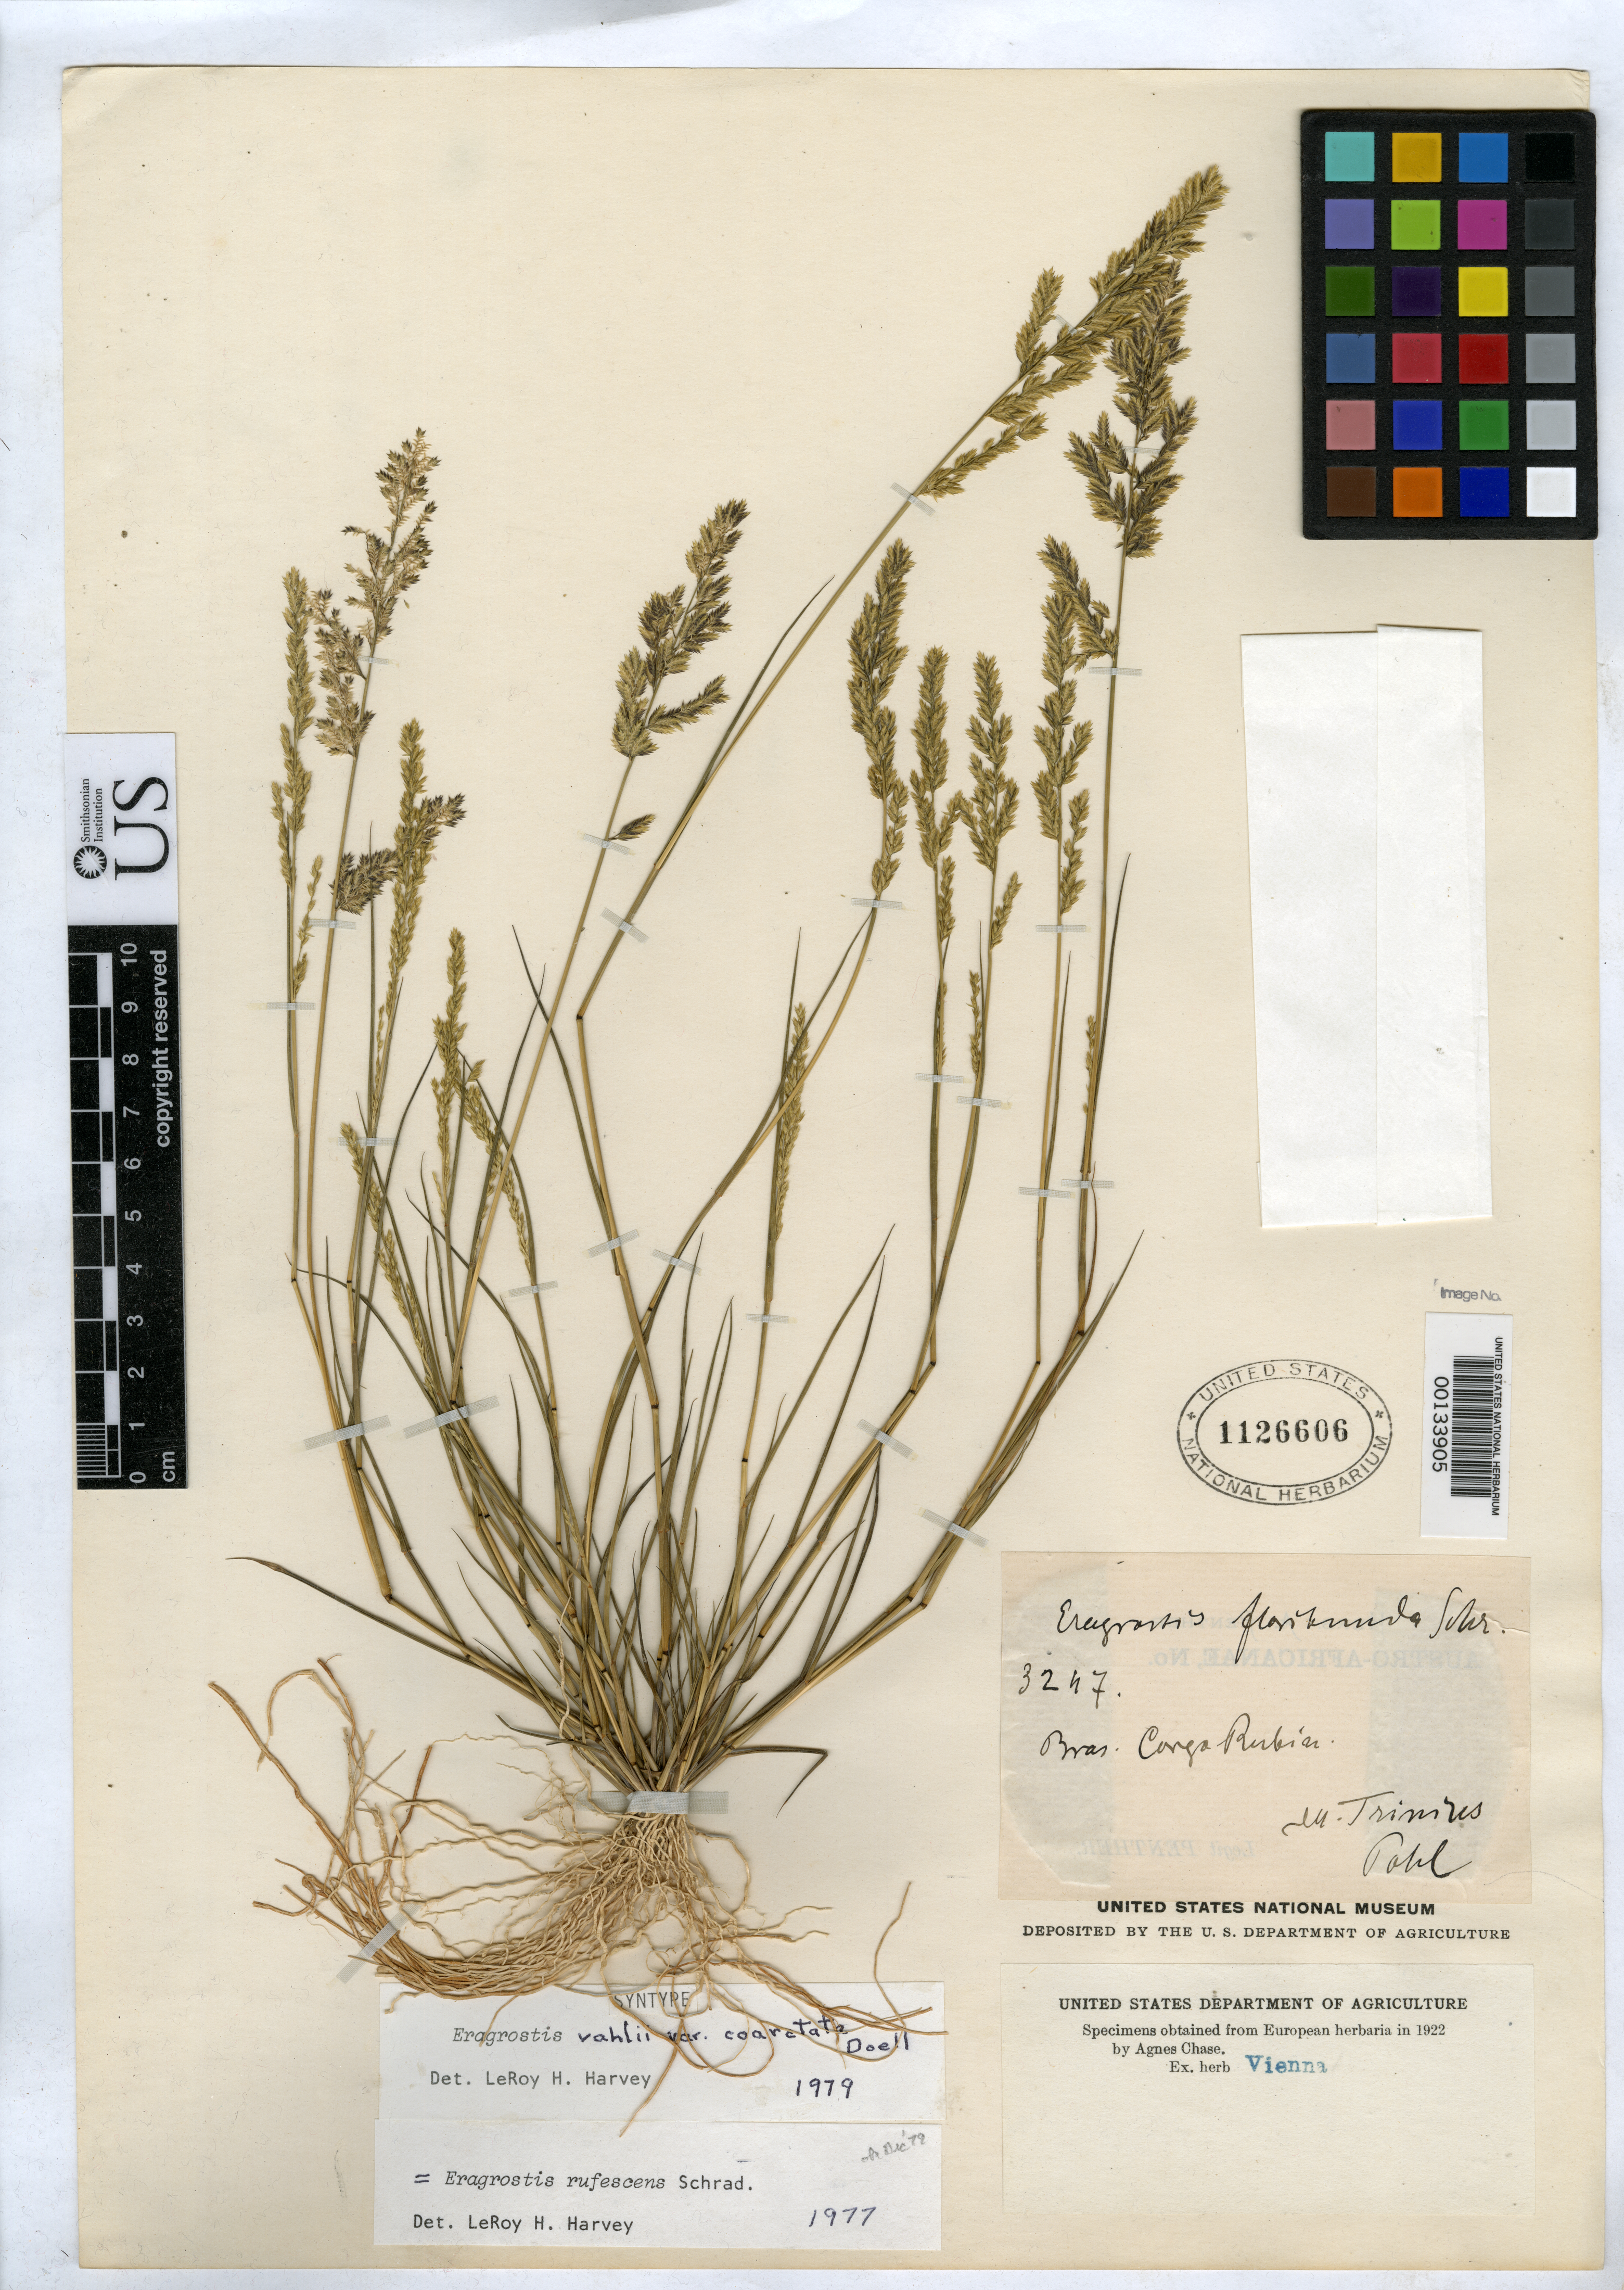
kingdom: Plantae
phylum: Tracheophyta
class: Liliopsida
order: Poales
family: Poaceae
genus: Eragrostis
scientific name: Eragrostis vahlii var. coarctata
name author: Döll in Mart.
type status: Syntype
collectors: J. B. E. Pohl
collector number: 3247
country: Brazil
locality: Corgo-rubim.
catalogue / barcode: US 1126606